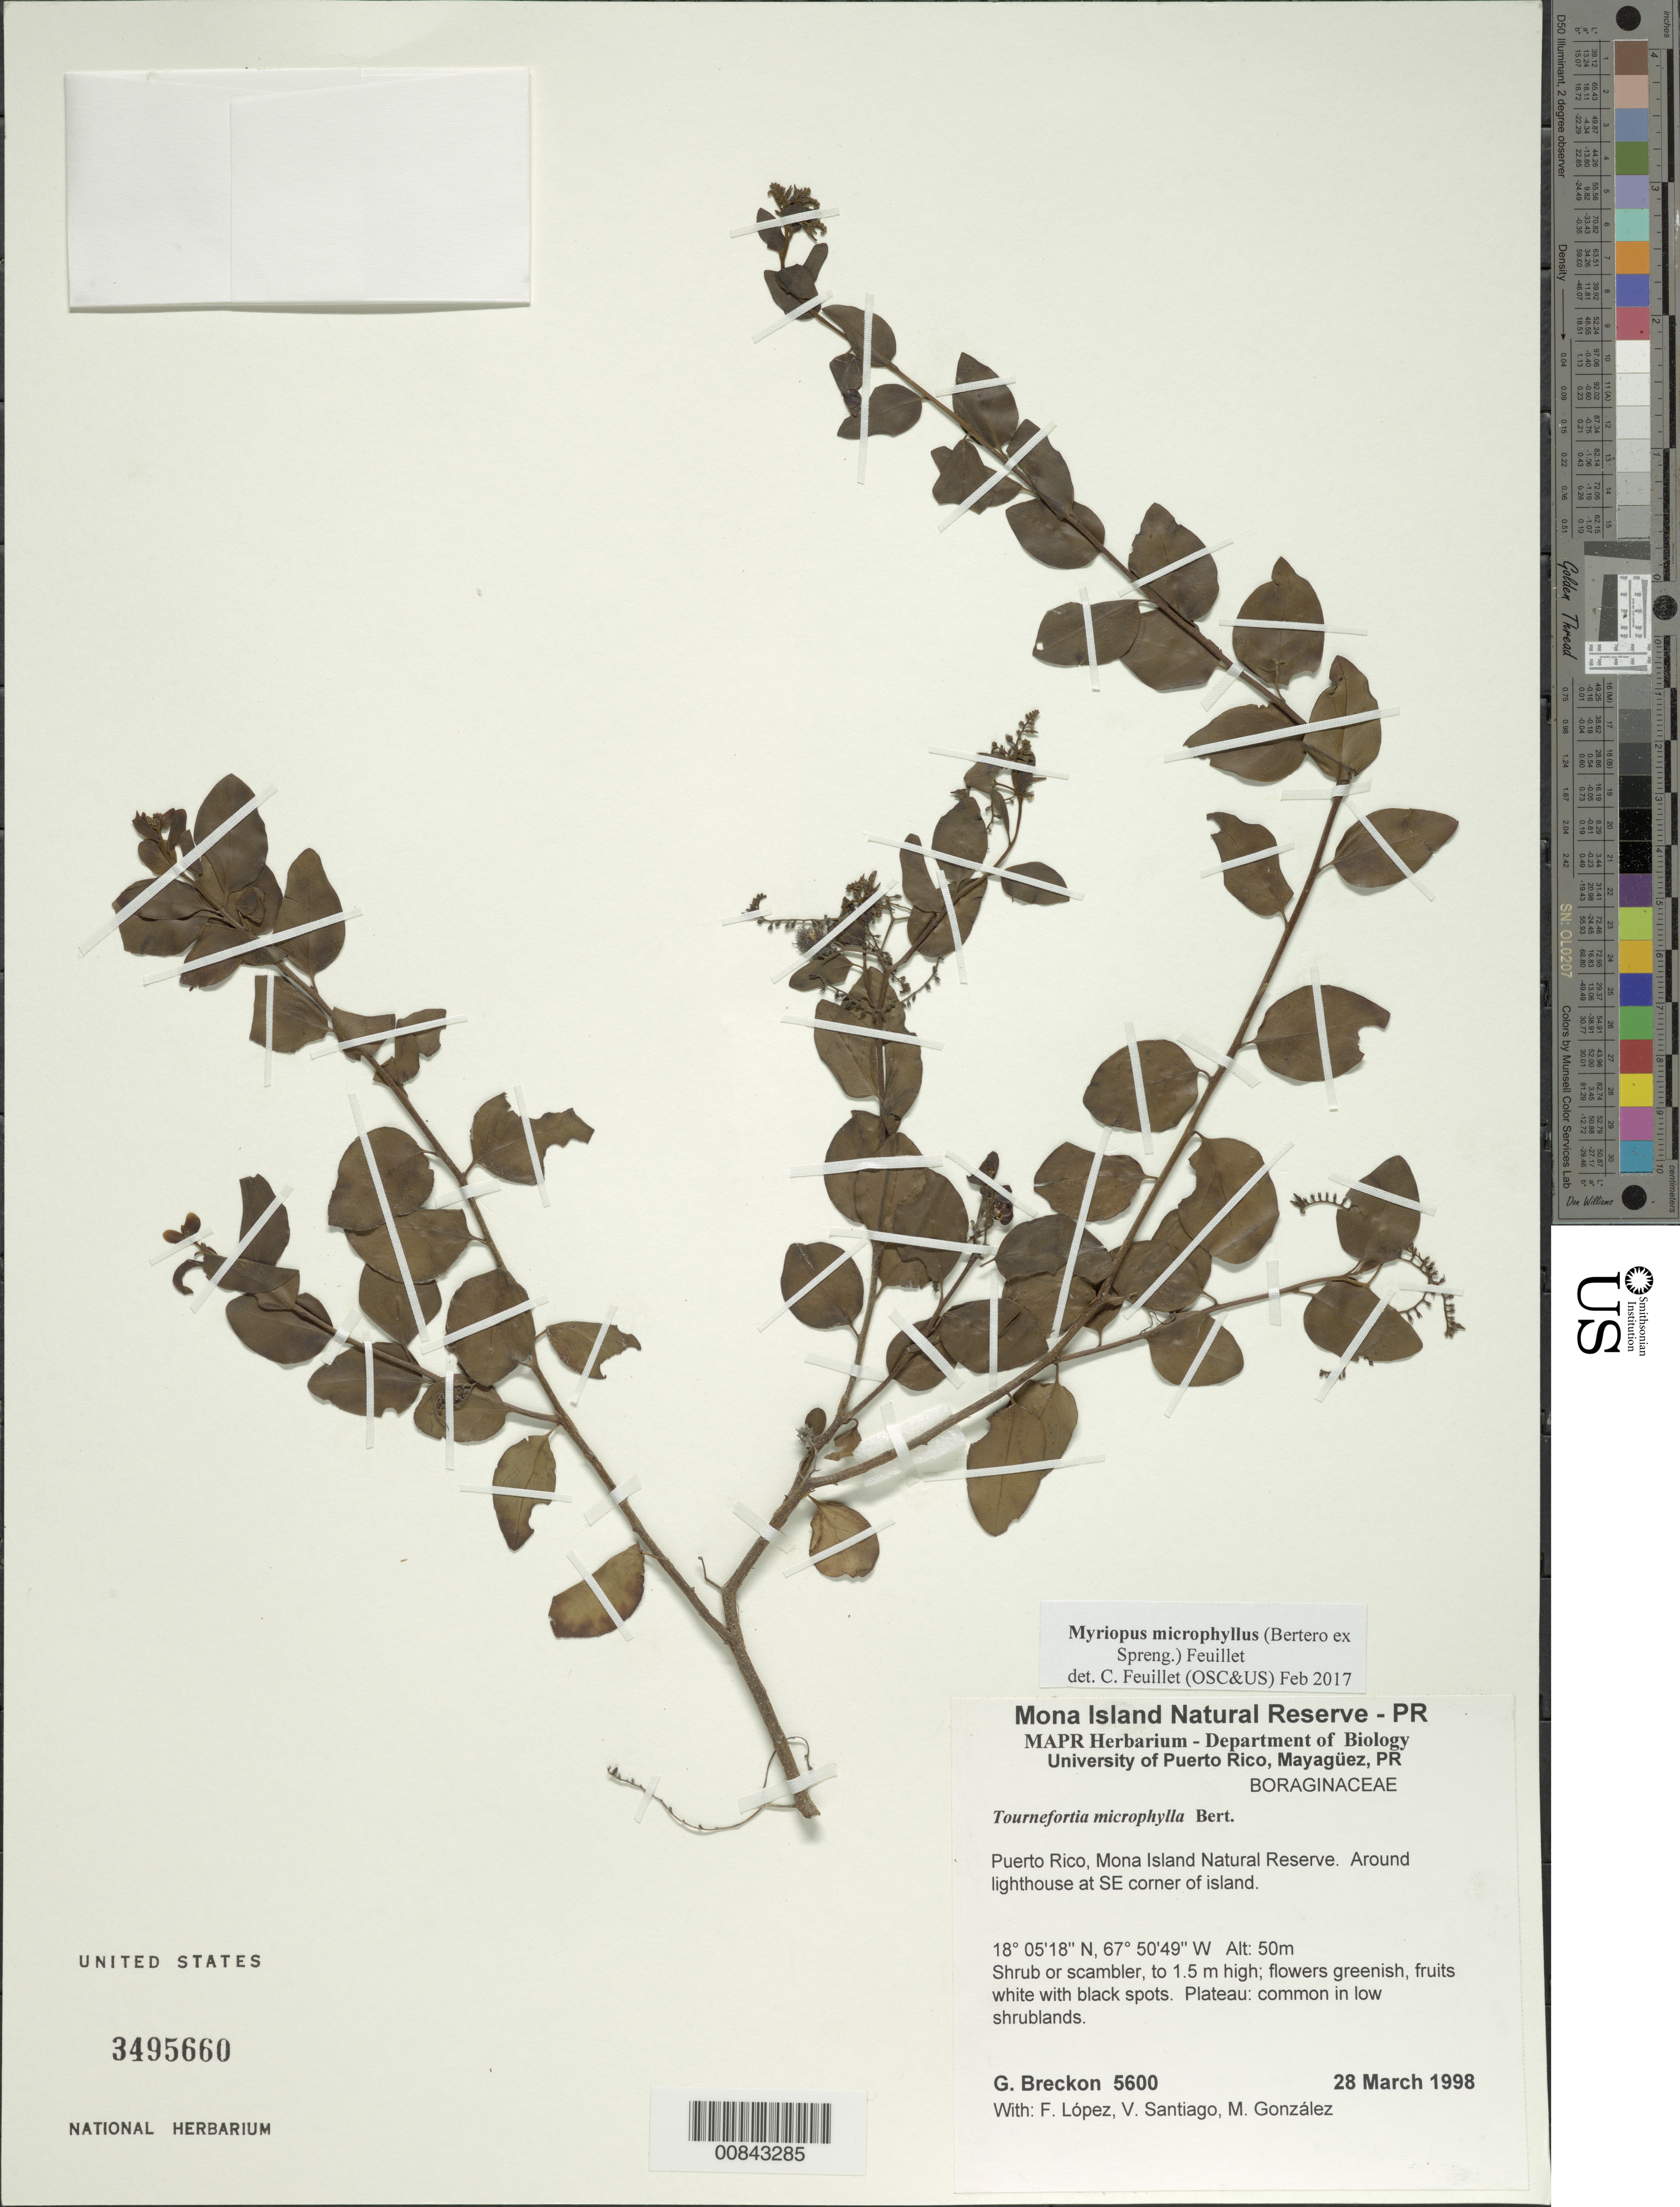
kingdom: Plantae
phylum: Tracheophyta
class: Magnoliopsida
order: Boraginales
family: Heliotropiaceae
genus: Myriopus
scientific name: Myriopus microphyllus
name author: (Bertero ex Spreng.) Feuillet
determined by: Feuillet, C.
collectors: G. J. Breckon, F. López, V. Santiago & M. González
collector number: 5600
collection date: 1998-03-28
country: Puerto Rico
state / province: Mayaguëz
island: Mona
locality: Mona Island Natural Reserve, around lighthouse at SE corner of island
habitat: Plateau; common in low shrublands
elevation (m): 50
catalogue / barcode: US 3495660